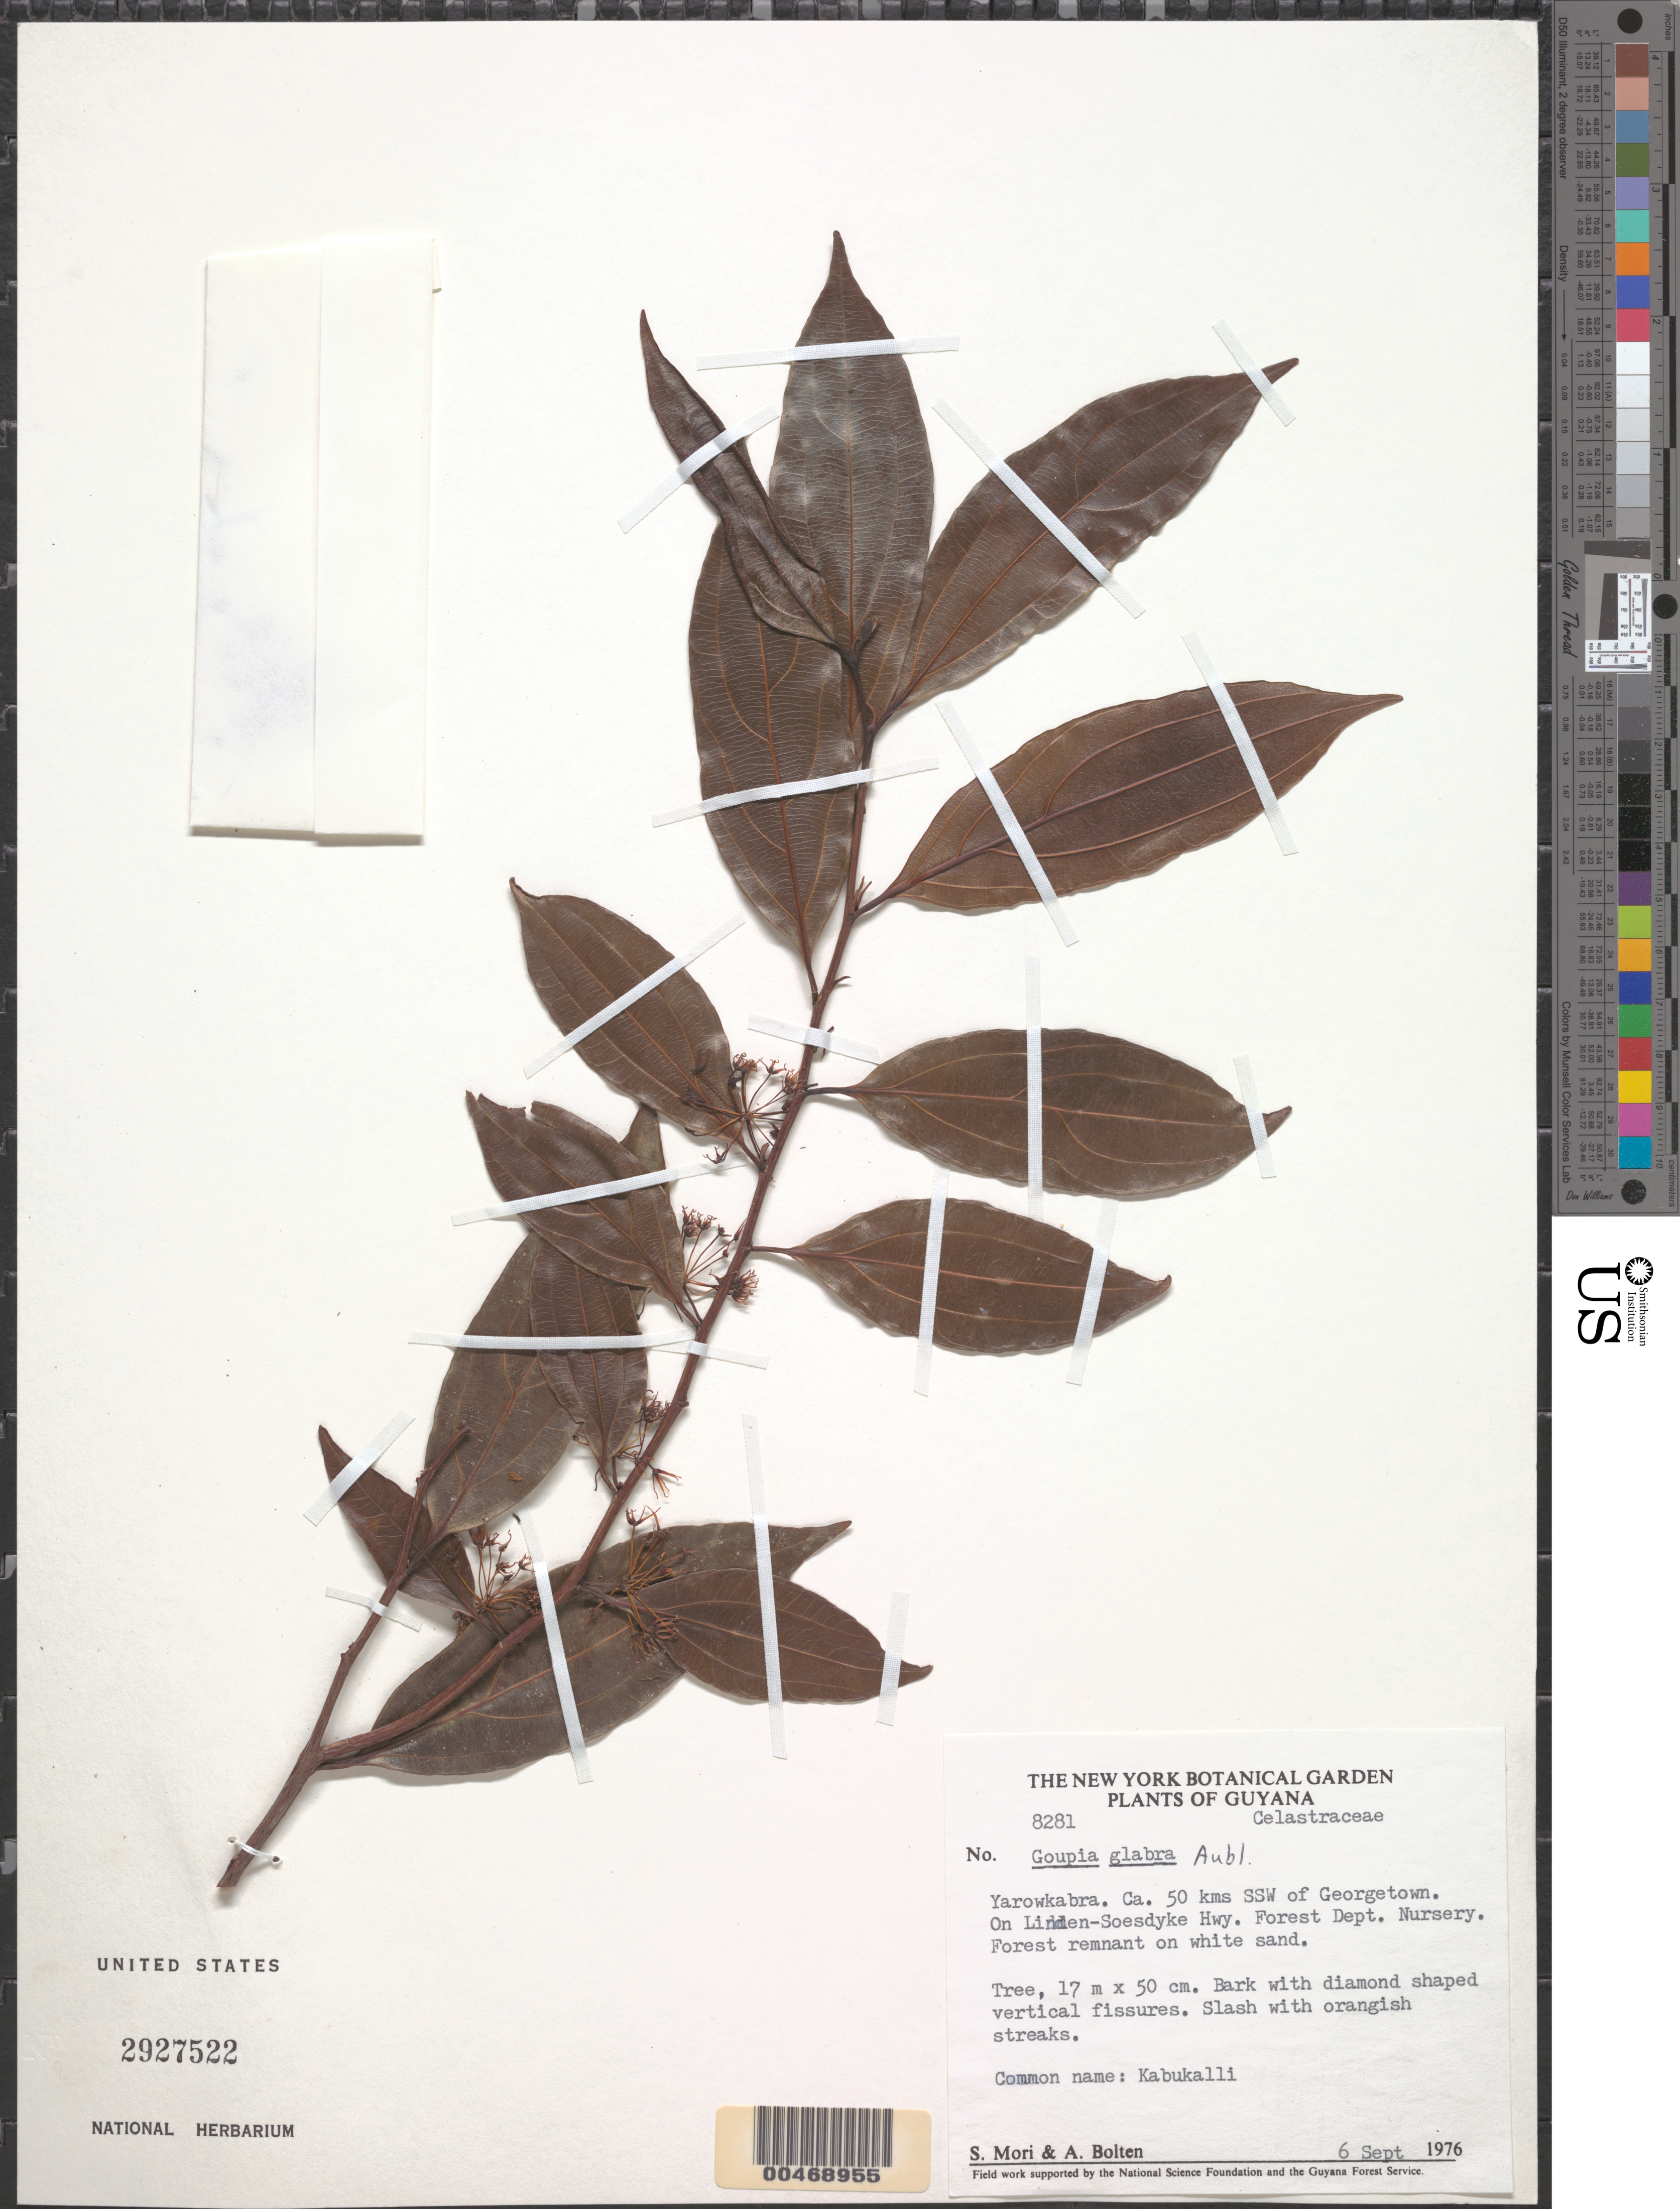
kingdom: Plantae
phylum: Tracheophyta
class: Magnoliopsida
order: Malpighiales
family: Goupiaceae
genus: Goupia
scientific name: Goupia glabra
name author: Aubl.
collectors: S. Mori & A. Bolten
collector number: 8281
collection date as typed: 6-Sep-76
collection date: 1976-09-06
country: Guyana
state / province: Demerara-Mahaica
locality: Yarowkabra, ca. 50 km SSW of Georgetown on Linden-Soesdyke Hwy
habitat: Forest remnant on white sand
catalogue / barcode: US 2927522